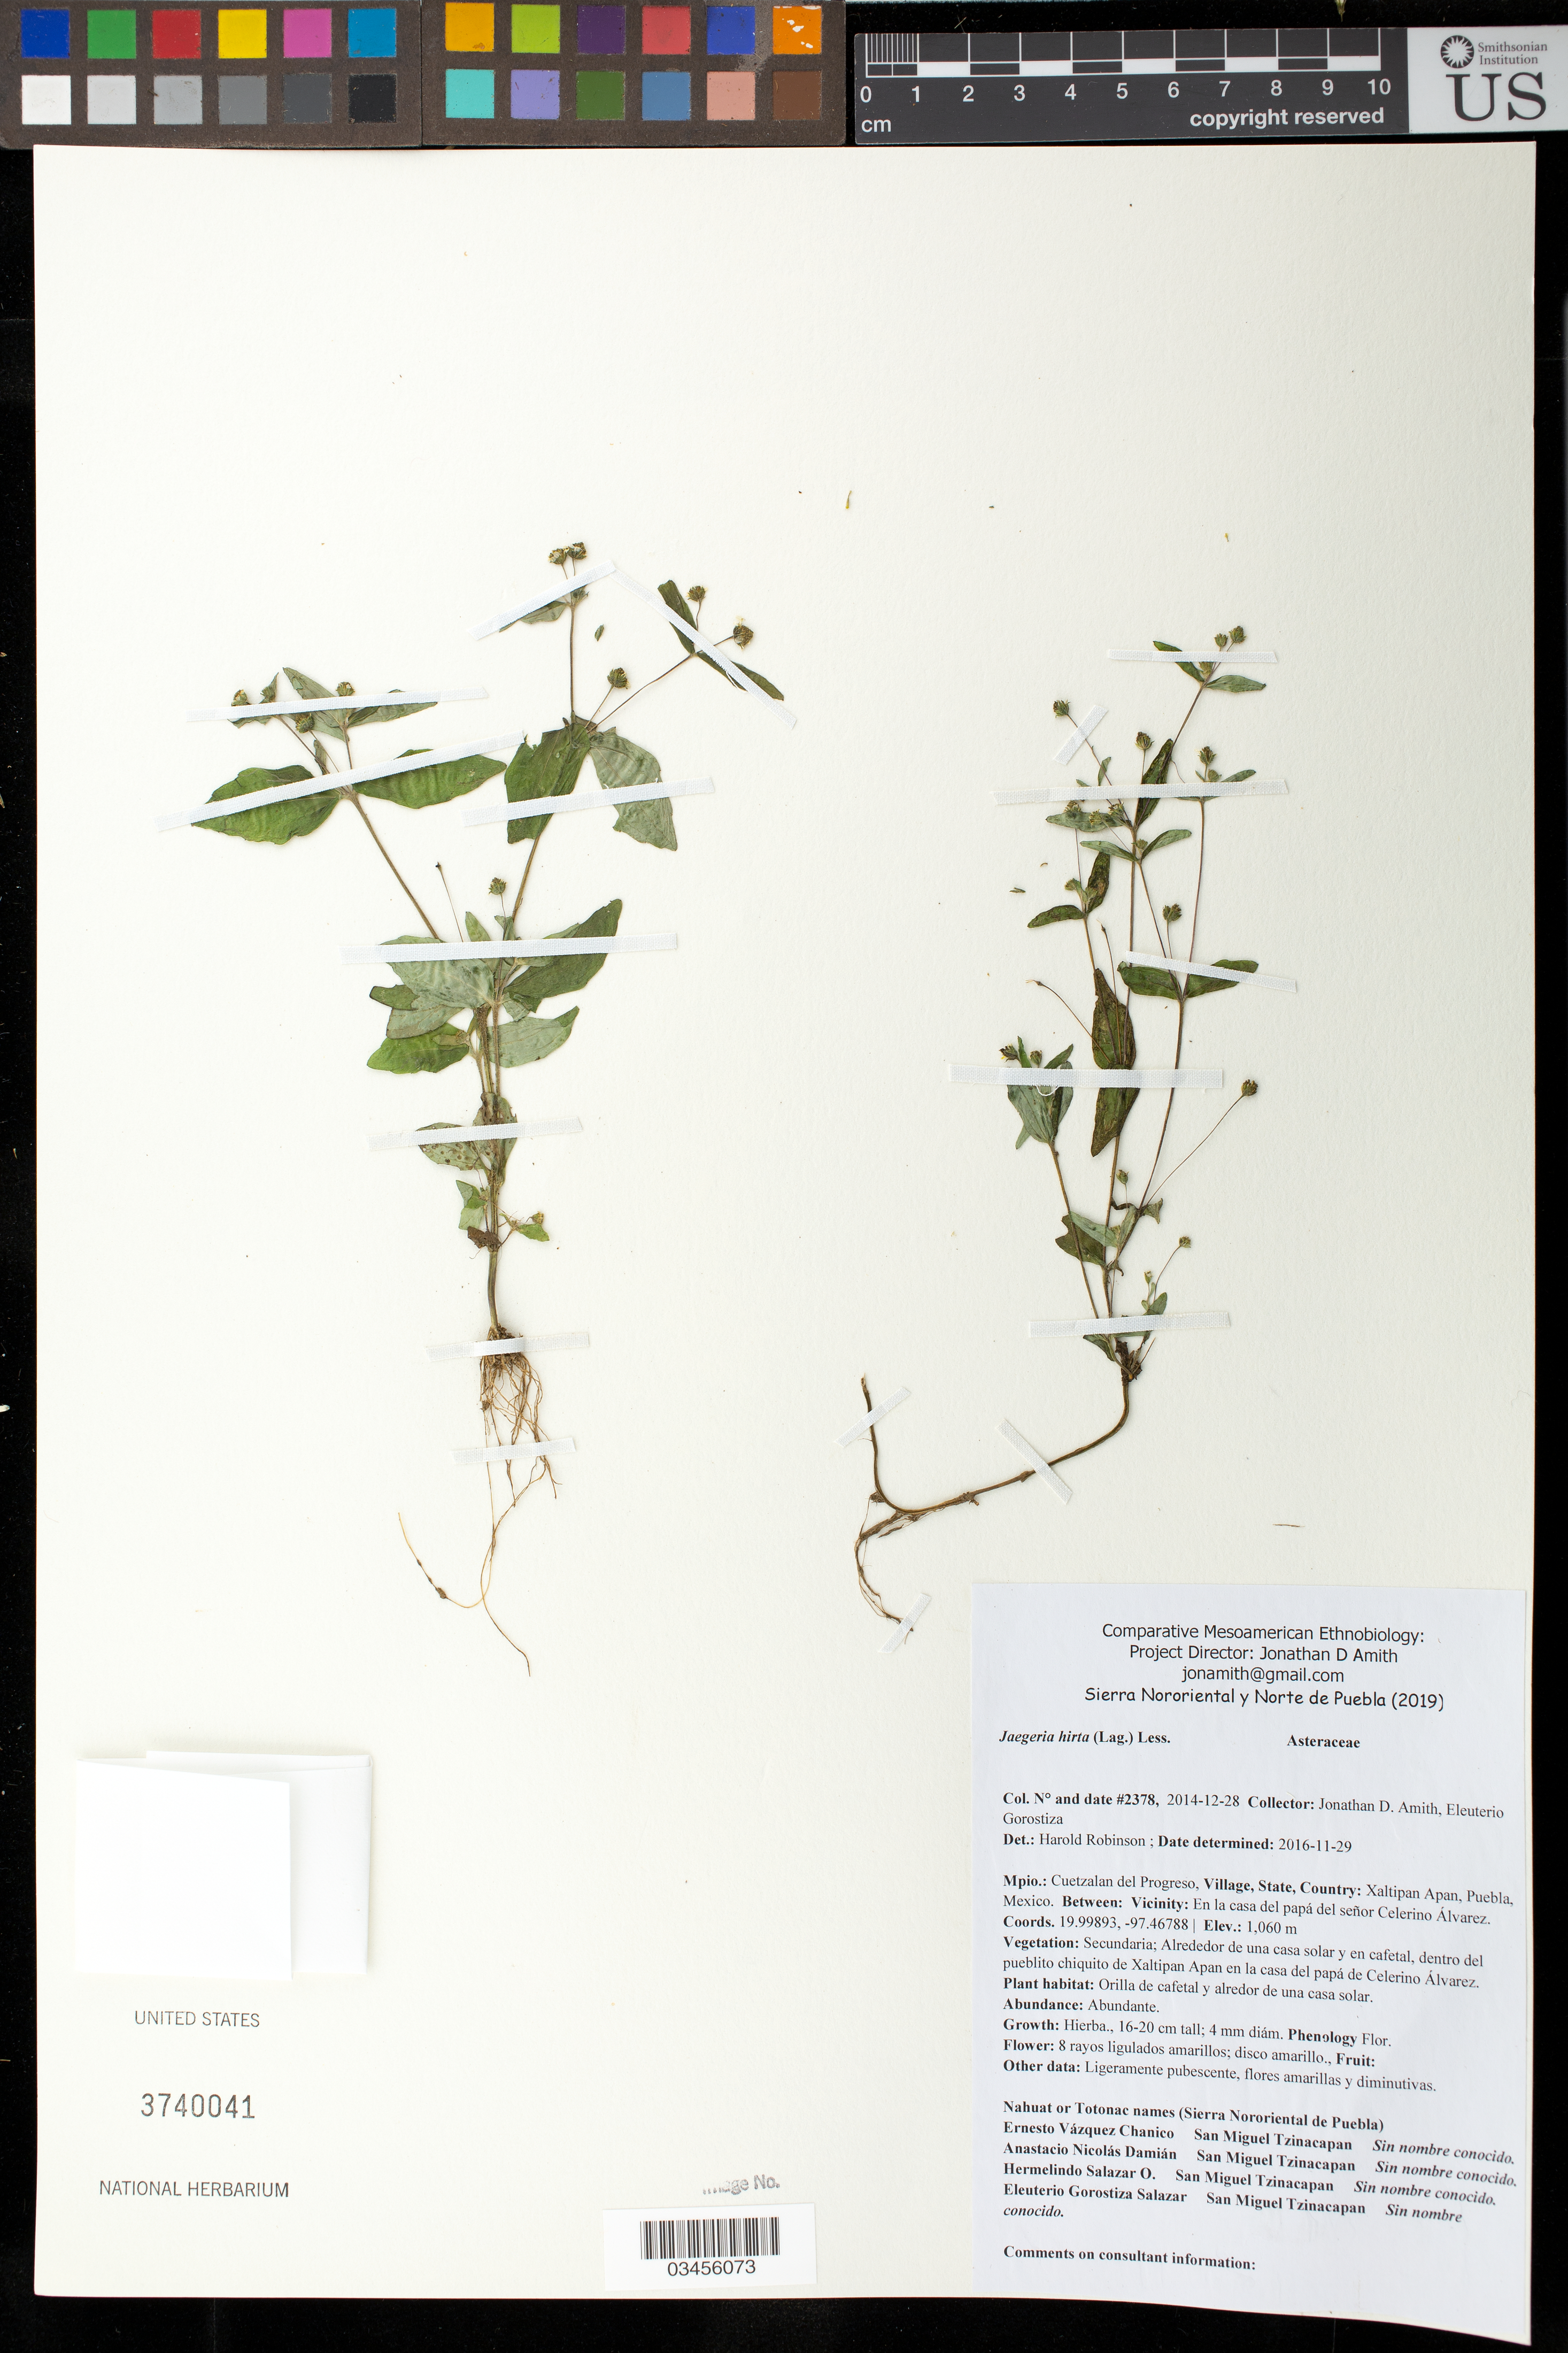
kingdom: Plantae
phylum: Tracheophyta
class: Magnoliopsida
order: Asterales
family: Asteraceae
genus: Jaegeria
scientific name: Jaegeria hirta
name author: (Lag.) Less.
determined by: Robinson, Harold E., (US)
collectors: J. D. Amith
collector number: JDA_02378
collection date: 2014-12-28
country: México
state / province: Puebla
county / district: Cuetzalan del Progreso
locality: PUEBLO: Xaltipan Apan; LOCALIDAD EXACTA: En la casa del papá del señor Celerino Álvarez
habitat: VEGETACIÓN y HABITAT: Alrededor de una casa solar y en cafetal, dentro del pueblito chiquito de Xaltipan Apan en la casa del papá de Celerino Álvarez. | Orilla de cafetal y alredor de una casa solar.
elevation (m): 1060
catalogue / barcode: US 3740041